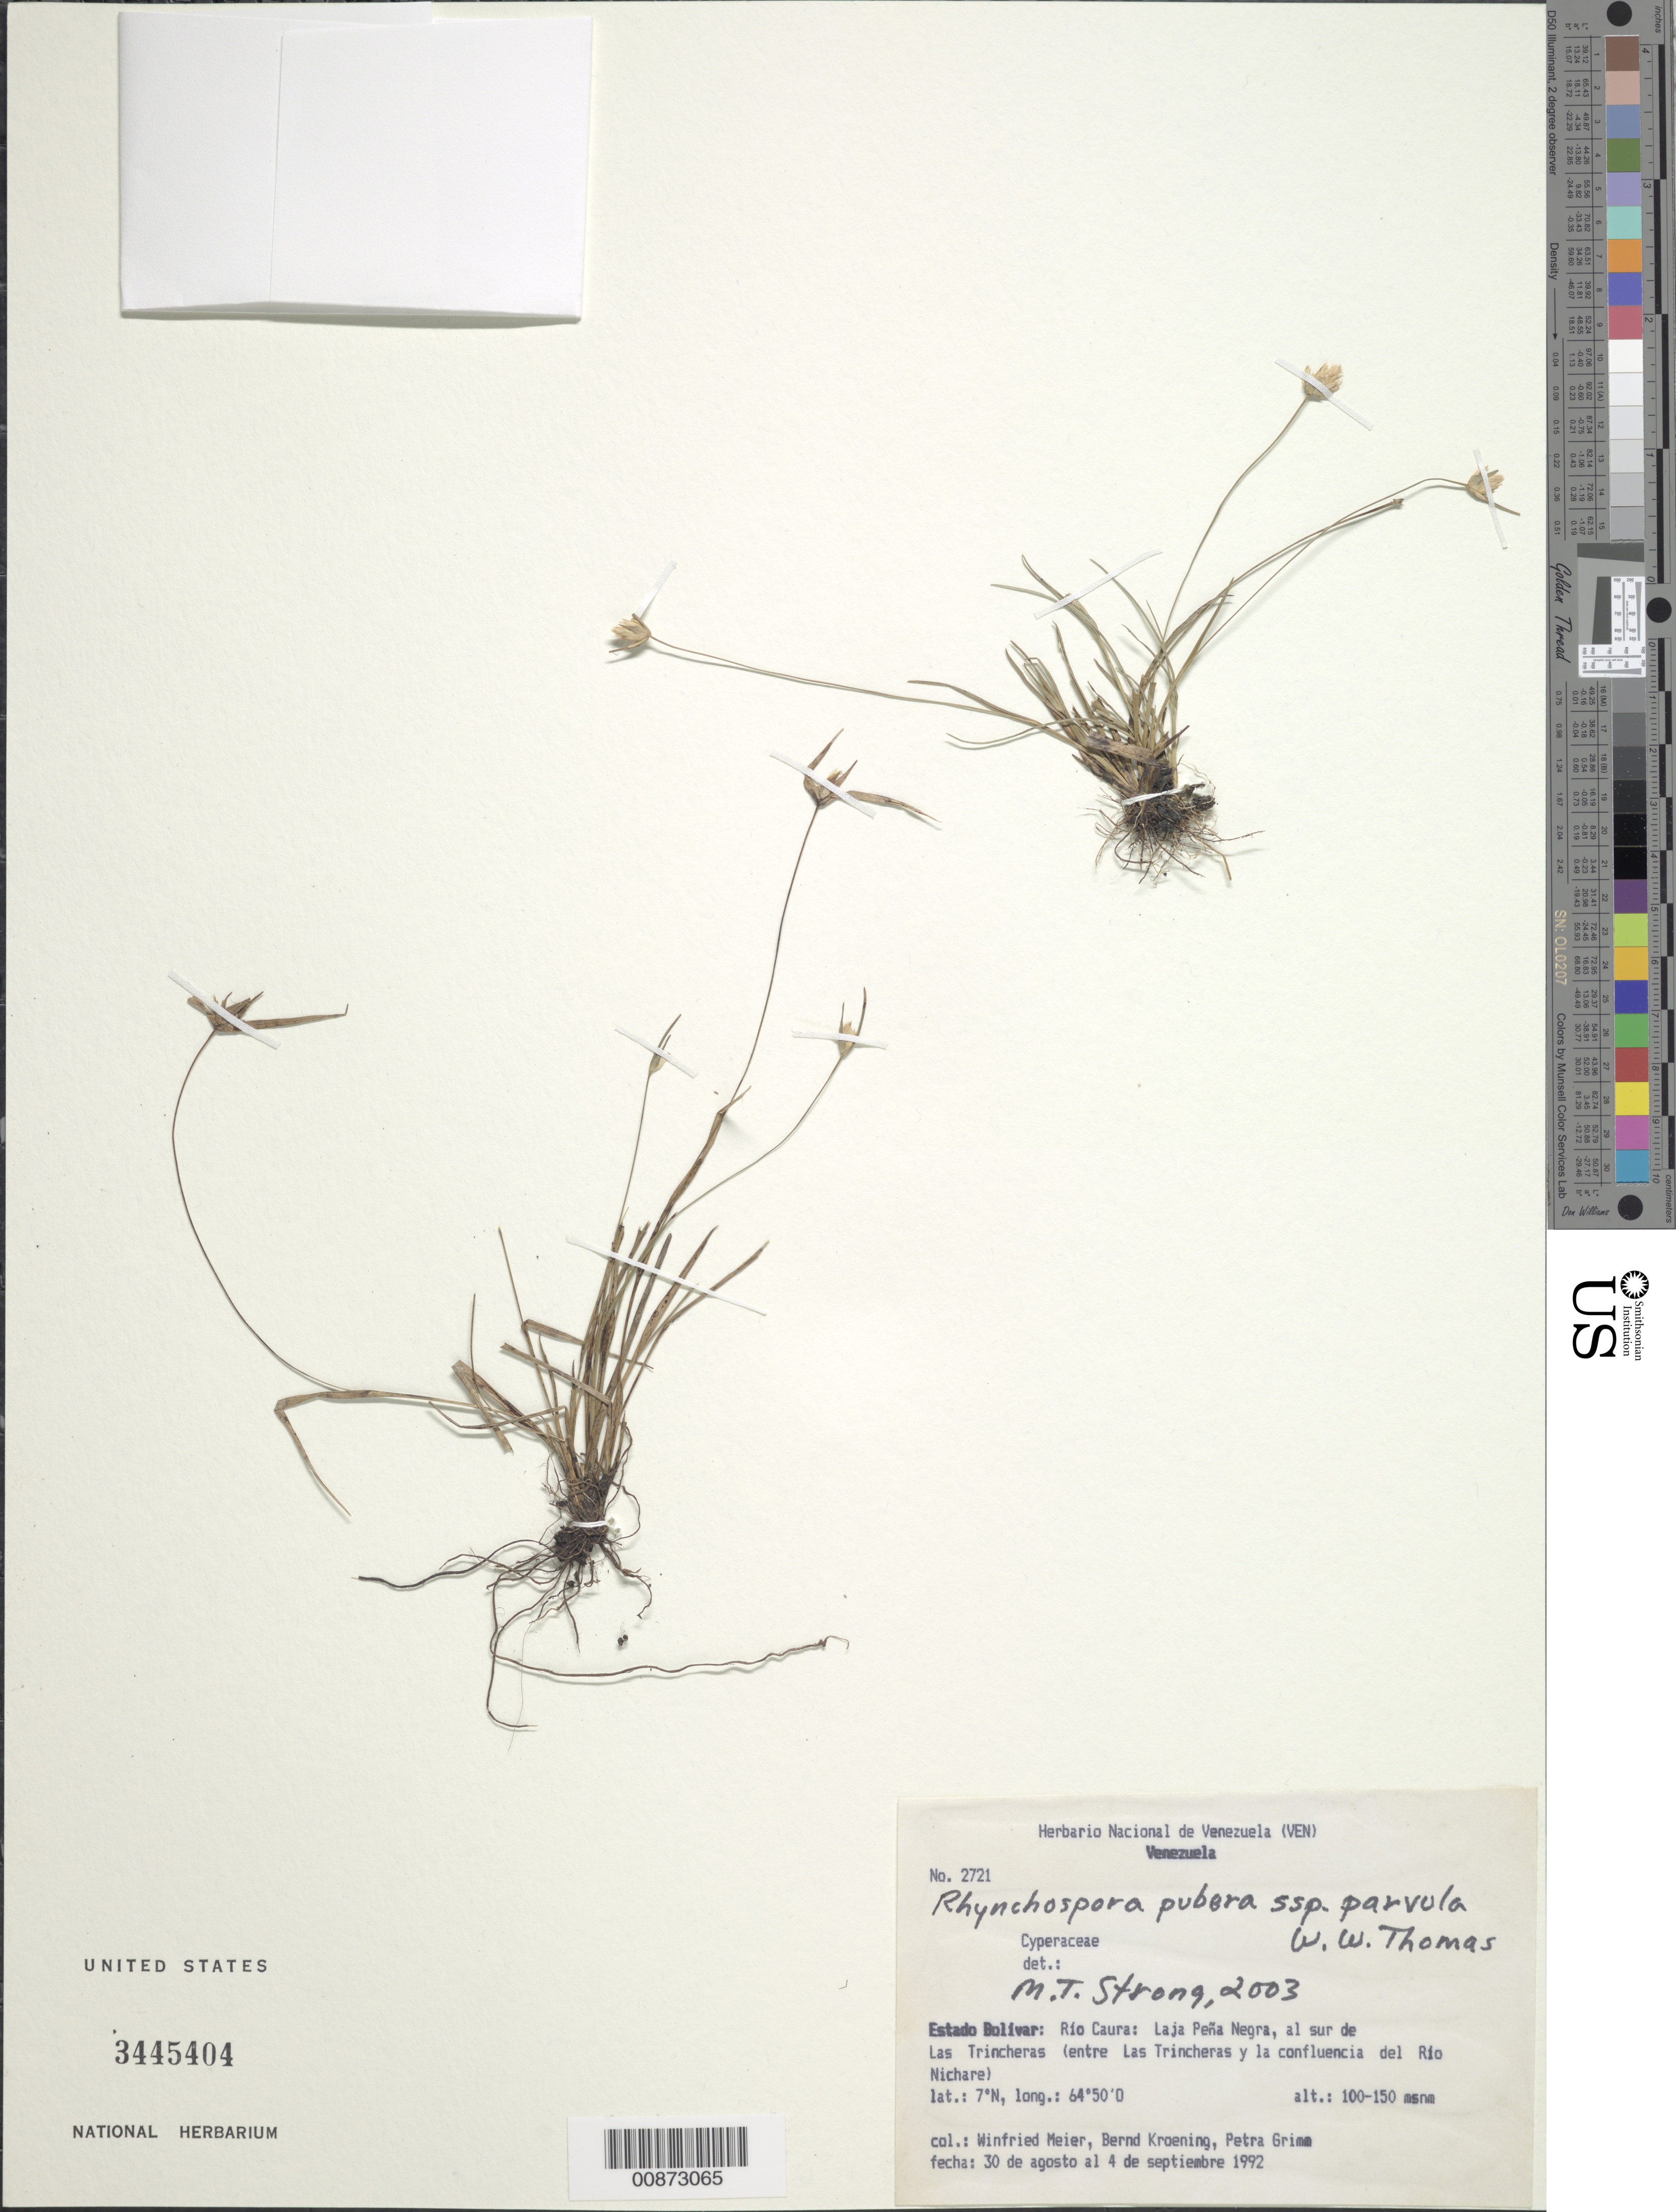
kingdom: Plantae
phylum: Tracheophyta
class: Liliopsida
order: Poales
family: Cyperaceae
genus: Rhynchospora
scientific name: Rhynchospora pubera subsp. parvula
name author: W.W. Thomas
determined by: Strong, M. T., (US), Smithsonian Institution - National Museum of Natural History (UNITED STATES)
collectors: W. Meier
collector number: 2721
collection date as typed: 30-Aug-92 to 4-Sep-92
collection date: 1992-08-30/1992-09-04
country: Venezuela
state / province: Bolívar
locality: Río Caura, laja Peña Negra, between Las Trincheras and la confluencia del Río Nichare, sur de Las Trincheras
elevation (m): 100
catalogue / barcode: US 3445404